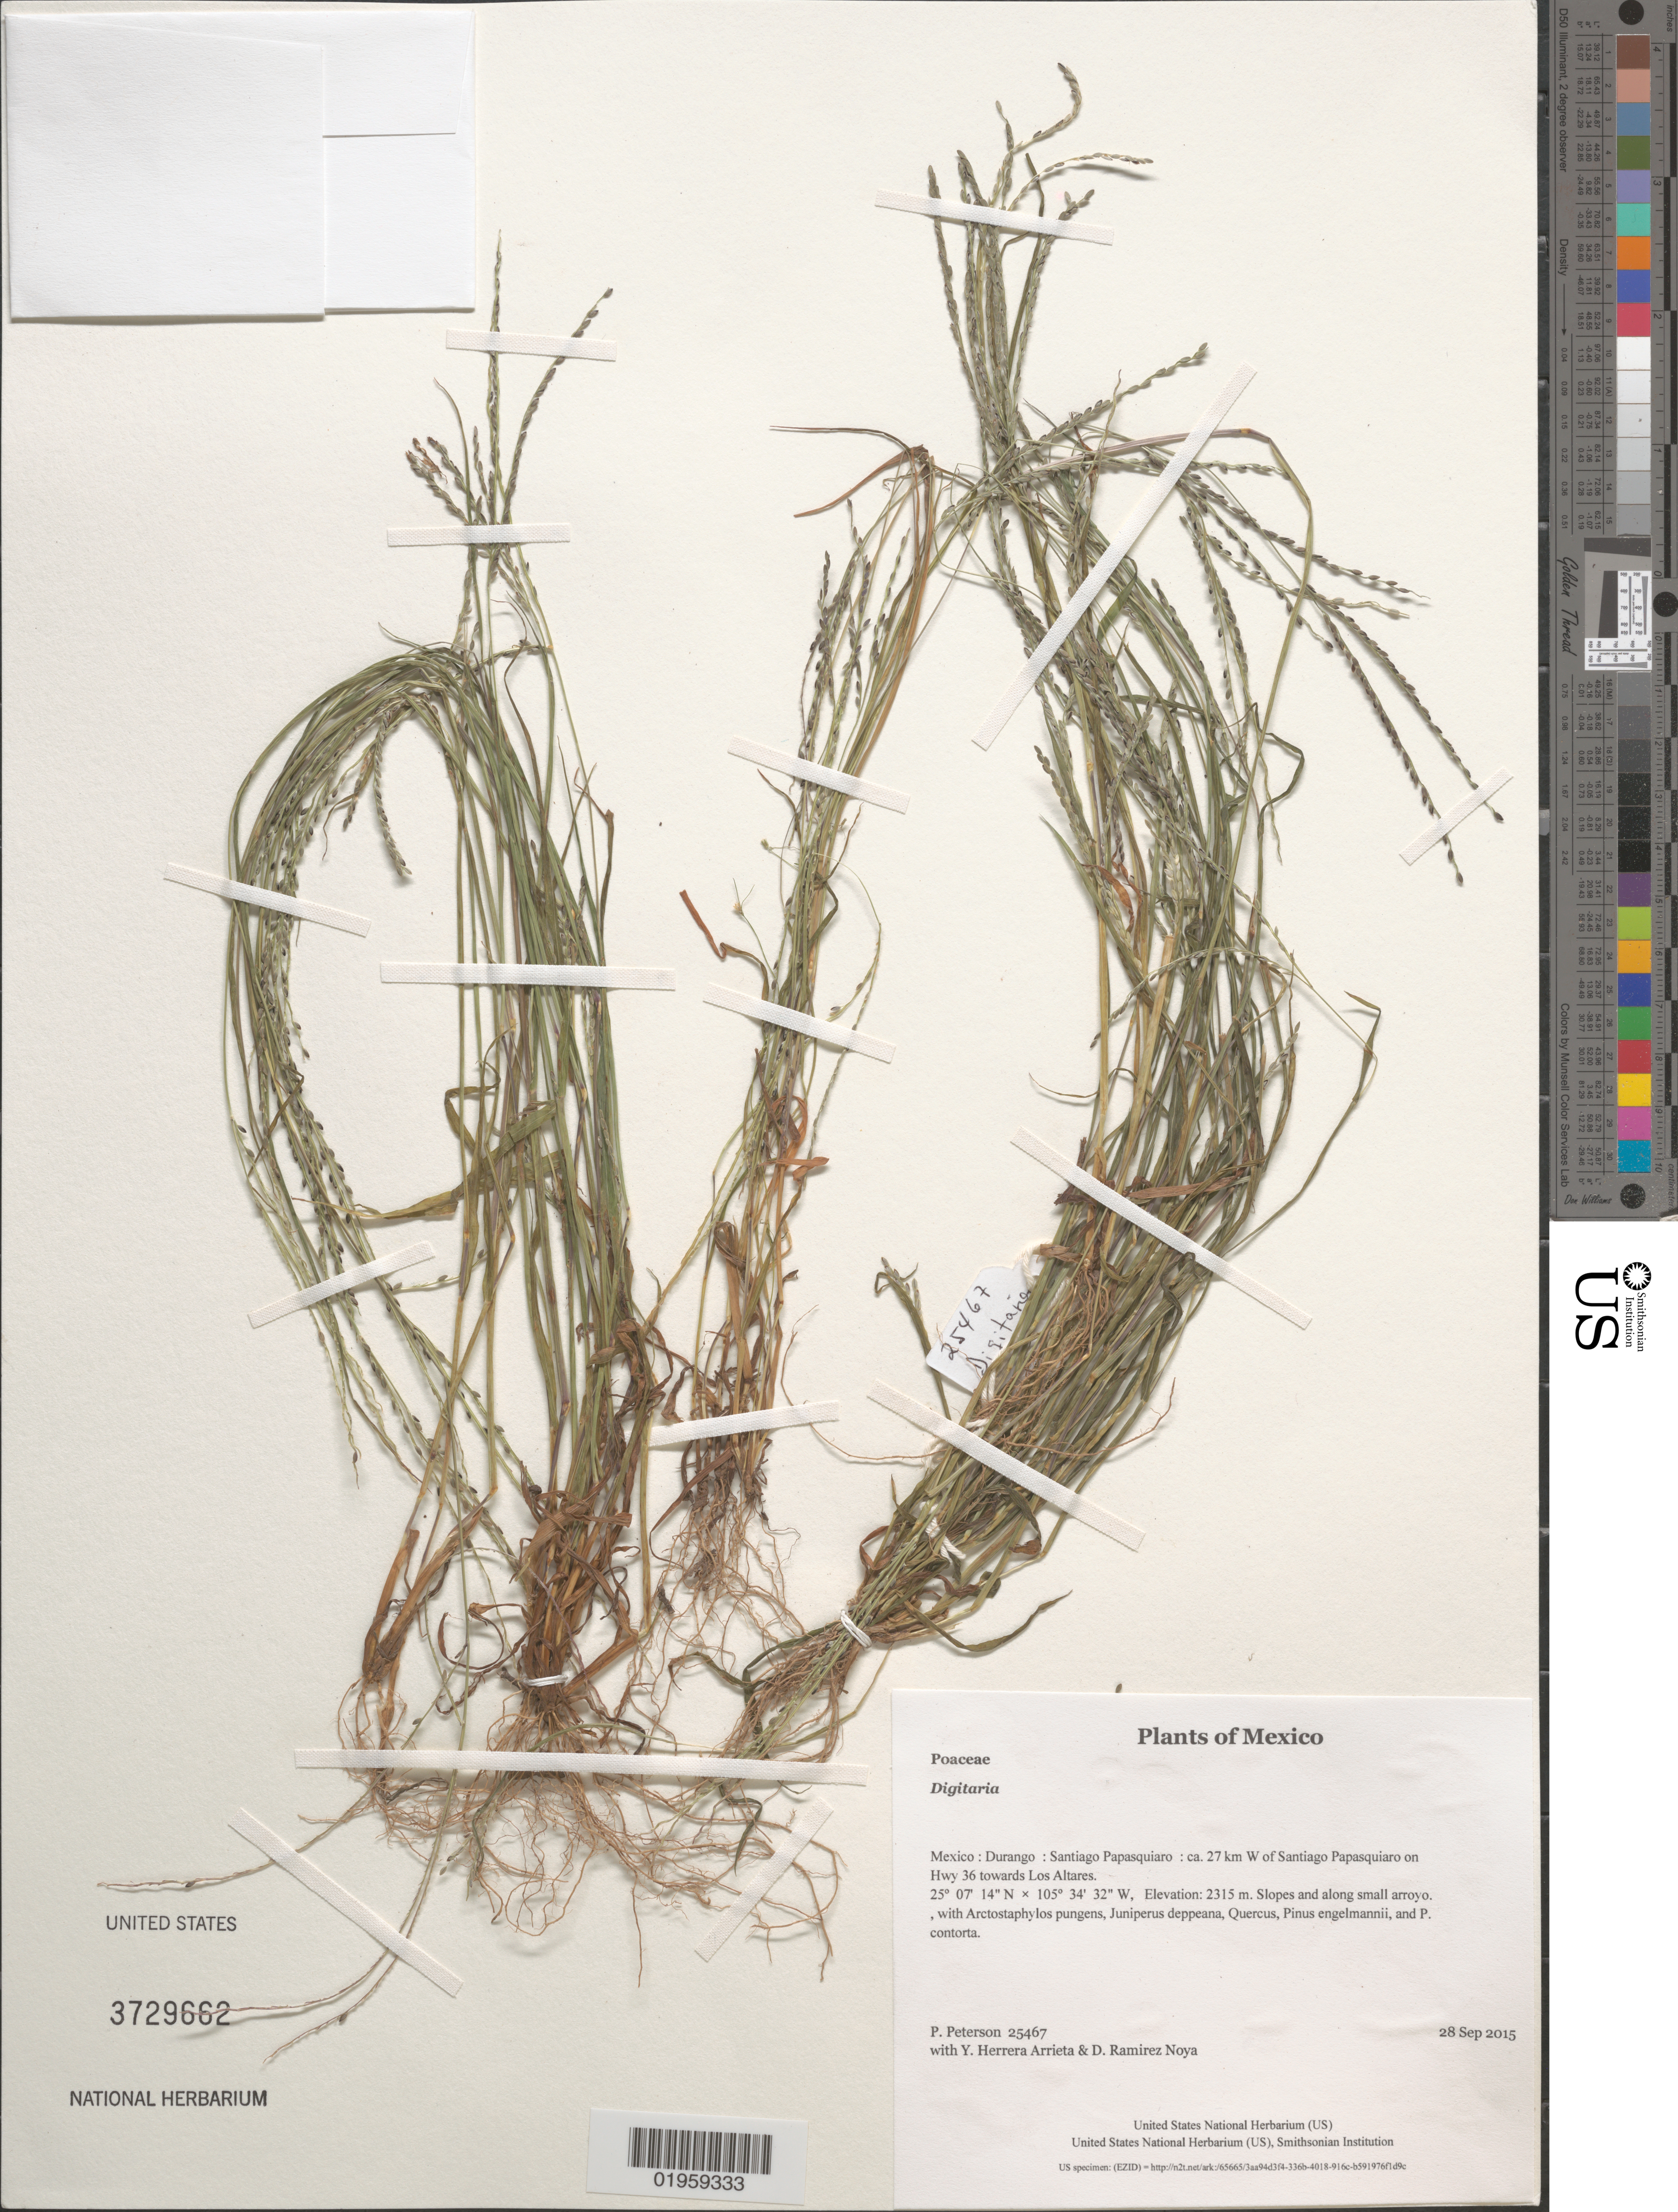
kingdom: Plantae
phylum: Tracheophyta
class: Liliopsida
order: Poales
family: Poaceae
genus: Digitaria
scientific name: Digitaria sp.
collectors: P. M. Peterson, Y. Herrera Arrieta & D. Ramirez Noya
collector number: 25467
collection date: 2015-09-28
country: Mexico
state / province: Durango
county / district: Santiago Papasquiaro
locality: ca. 27 km W of Santiago Papasquiaro on Hwy 36 towards Los Altares.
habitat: Slopes and along small arroyo.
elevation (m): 2315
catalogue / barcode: US 3729662